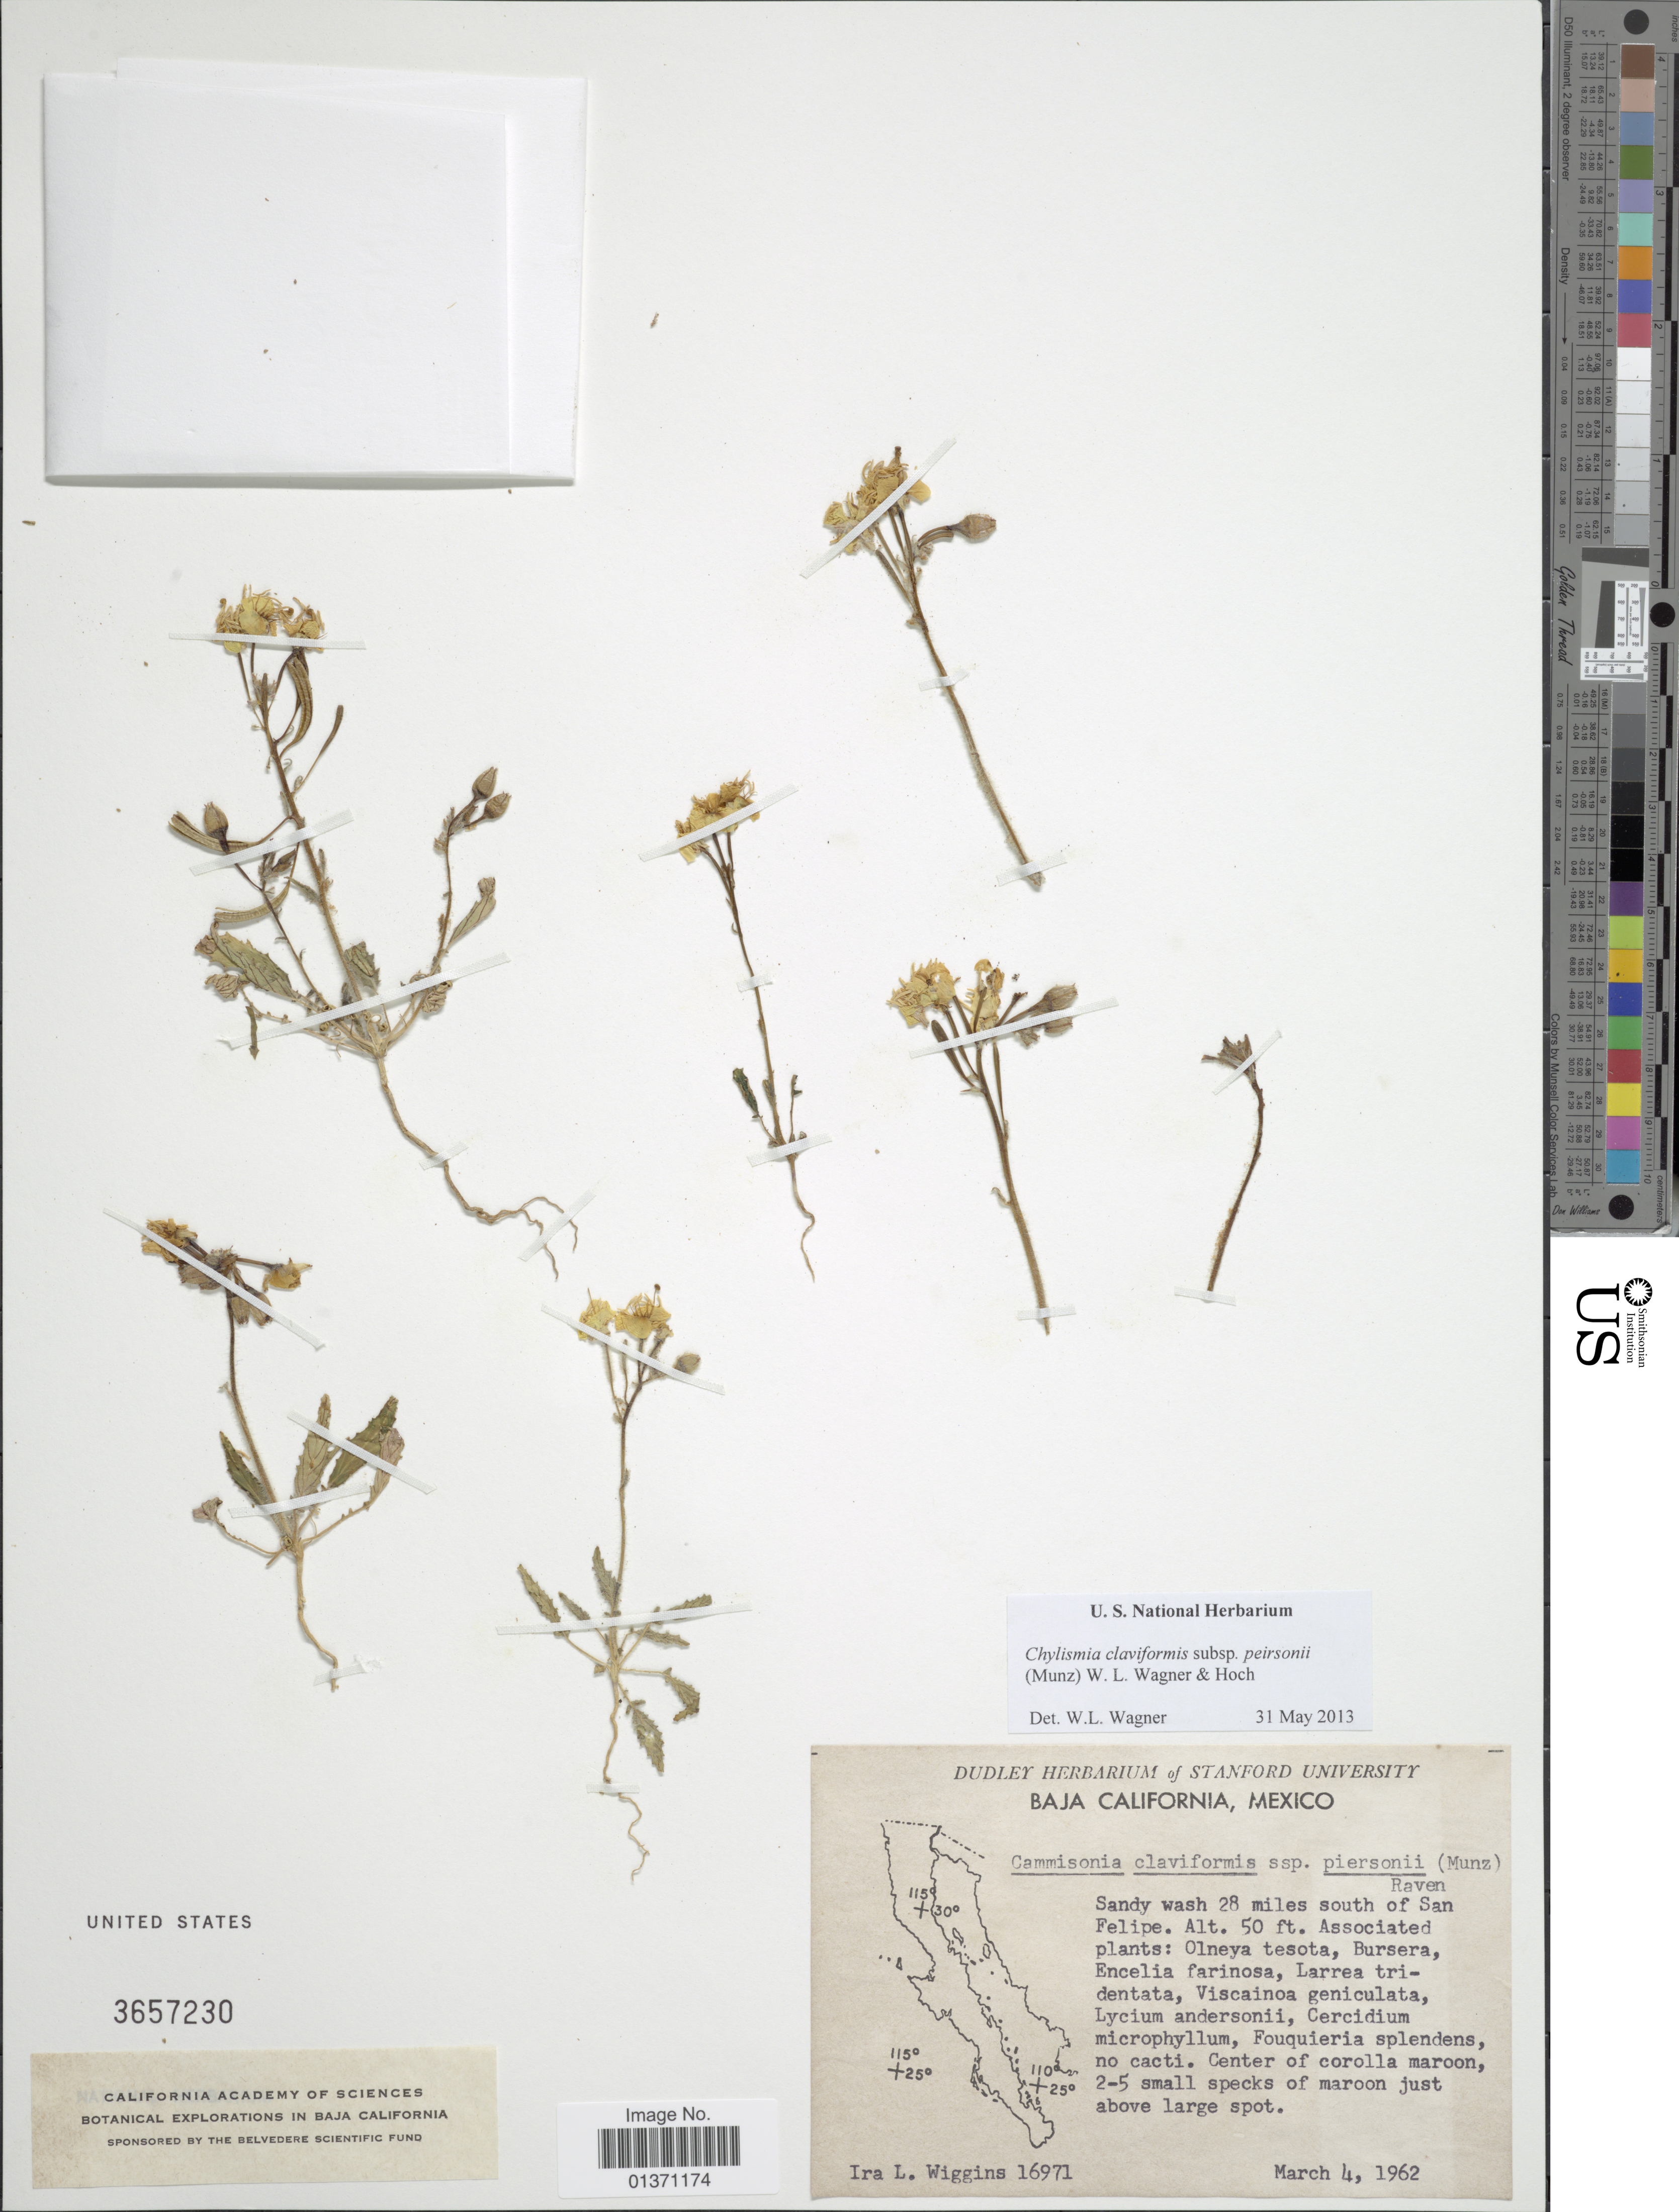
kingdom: Plantae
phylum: Tracheophyta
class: Magnoliopsida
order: Myrtales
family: Onagraceae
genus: Chylismia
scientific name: Chylismia claviformis subsp. peirsonii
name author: (Munz) W.L. Wagner & Hoch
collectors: I. L. Wiggins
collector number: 16971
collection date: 1962-03-04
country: Mexico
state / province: Baja California Norte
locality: Sandy wash 28 miles south of San Felipe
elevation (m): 15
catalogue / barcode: US 3657230